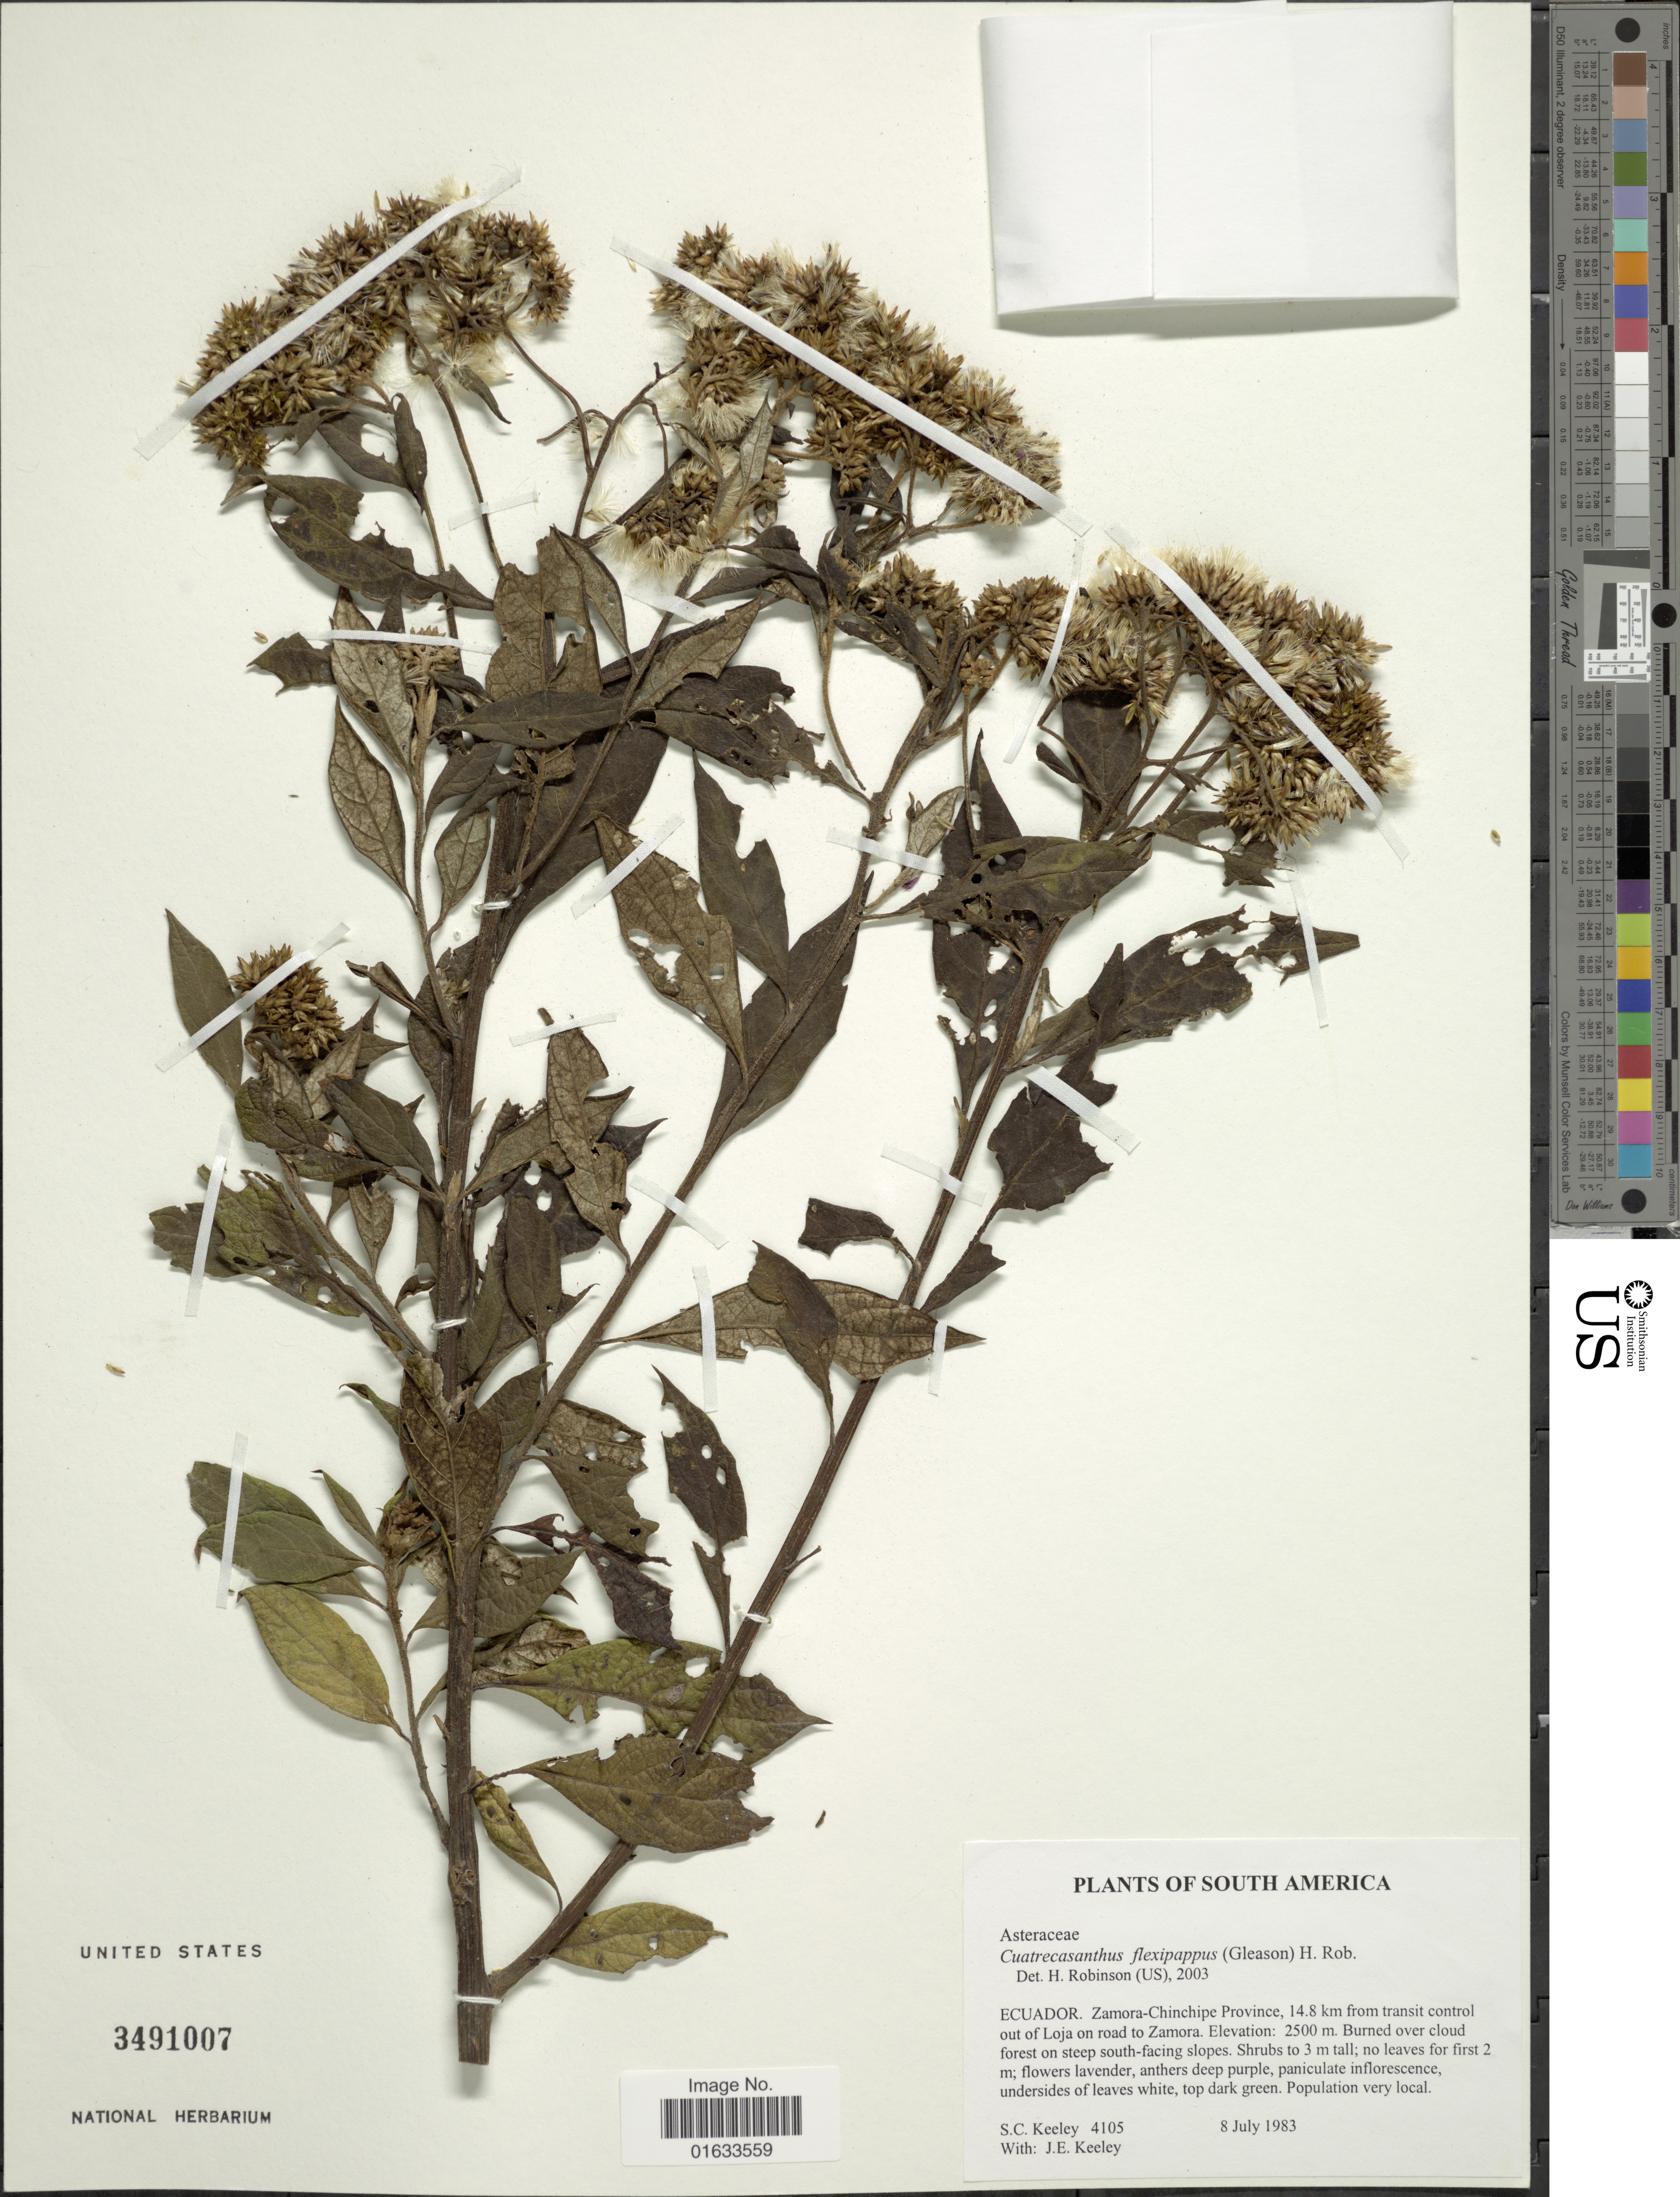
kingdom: Plantae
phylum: Tracheophyta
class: Magnoliopsida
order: Asterales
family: Asteraceae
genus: Cuatrecasanthus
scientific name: Cuatrecasanthus flexipappus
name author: (Gleason) H. Rob.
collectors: S. C. Keeley & J. E. Keeley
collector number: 4105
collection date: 1983-07-08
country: Ecuador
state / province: Zamora-Chinchipe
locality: Ecuador. Zamora-Chinchipe Province, 14.8 km from transit control out of Loja on road to Zamora.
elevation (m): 2500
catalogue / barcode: US 3491007